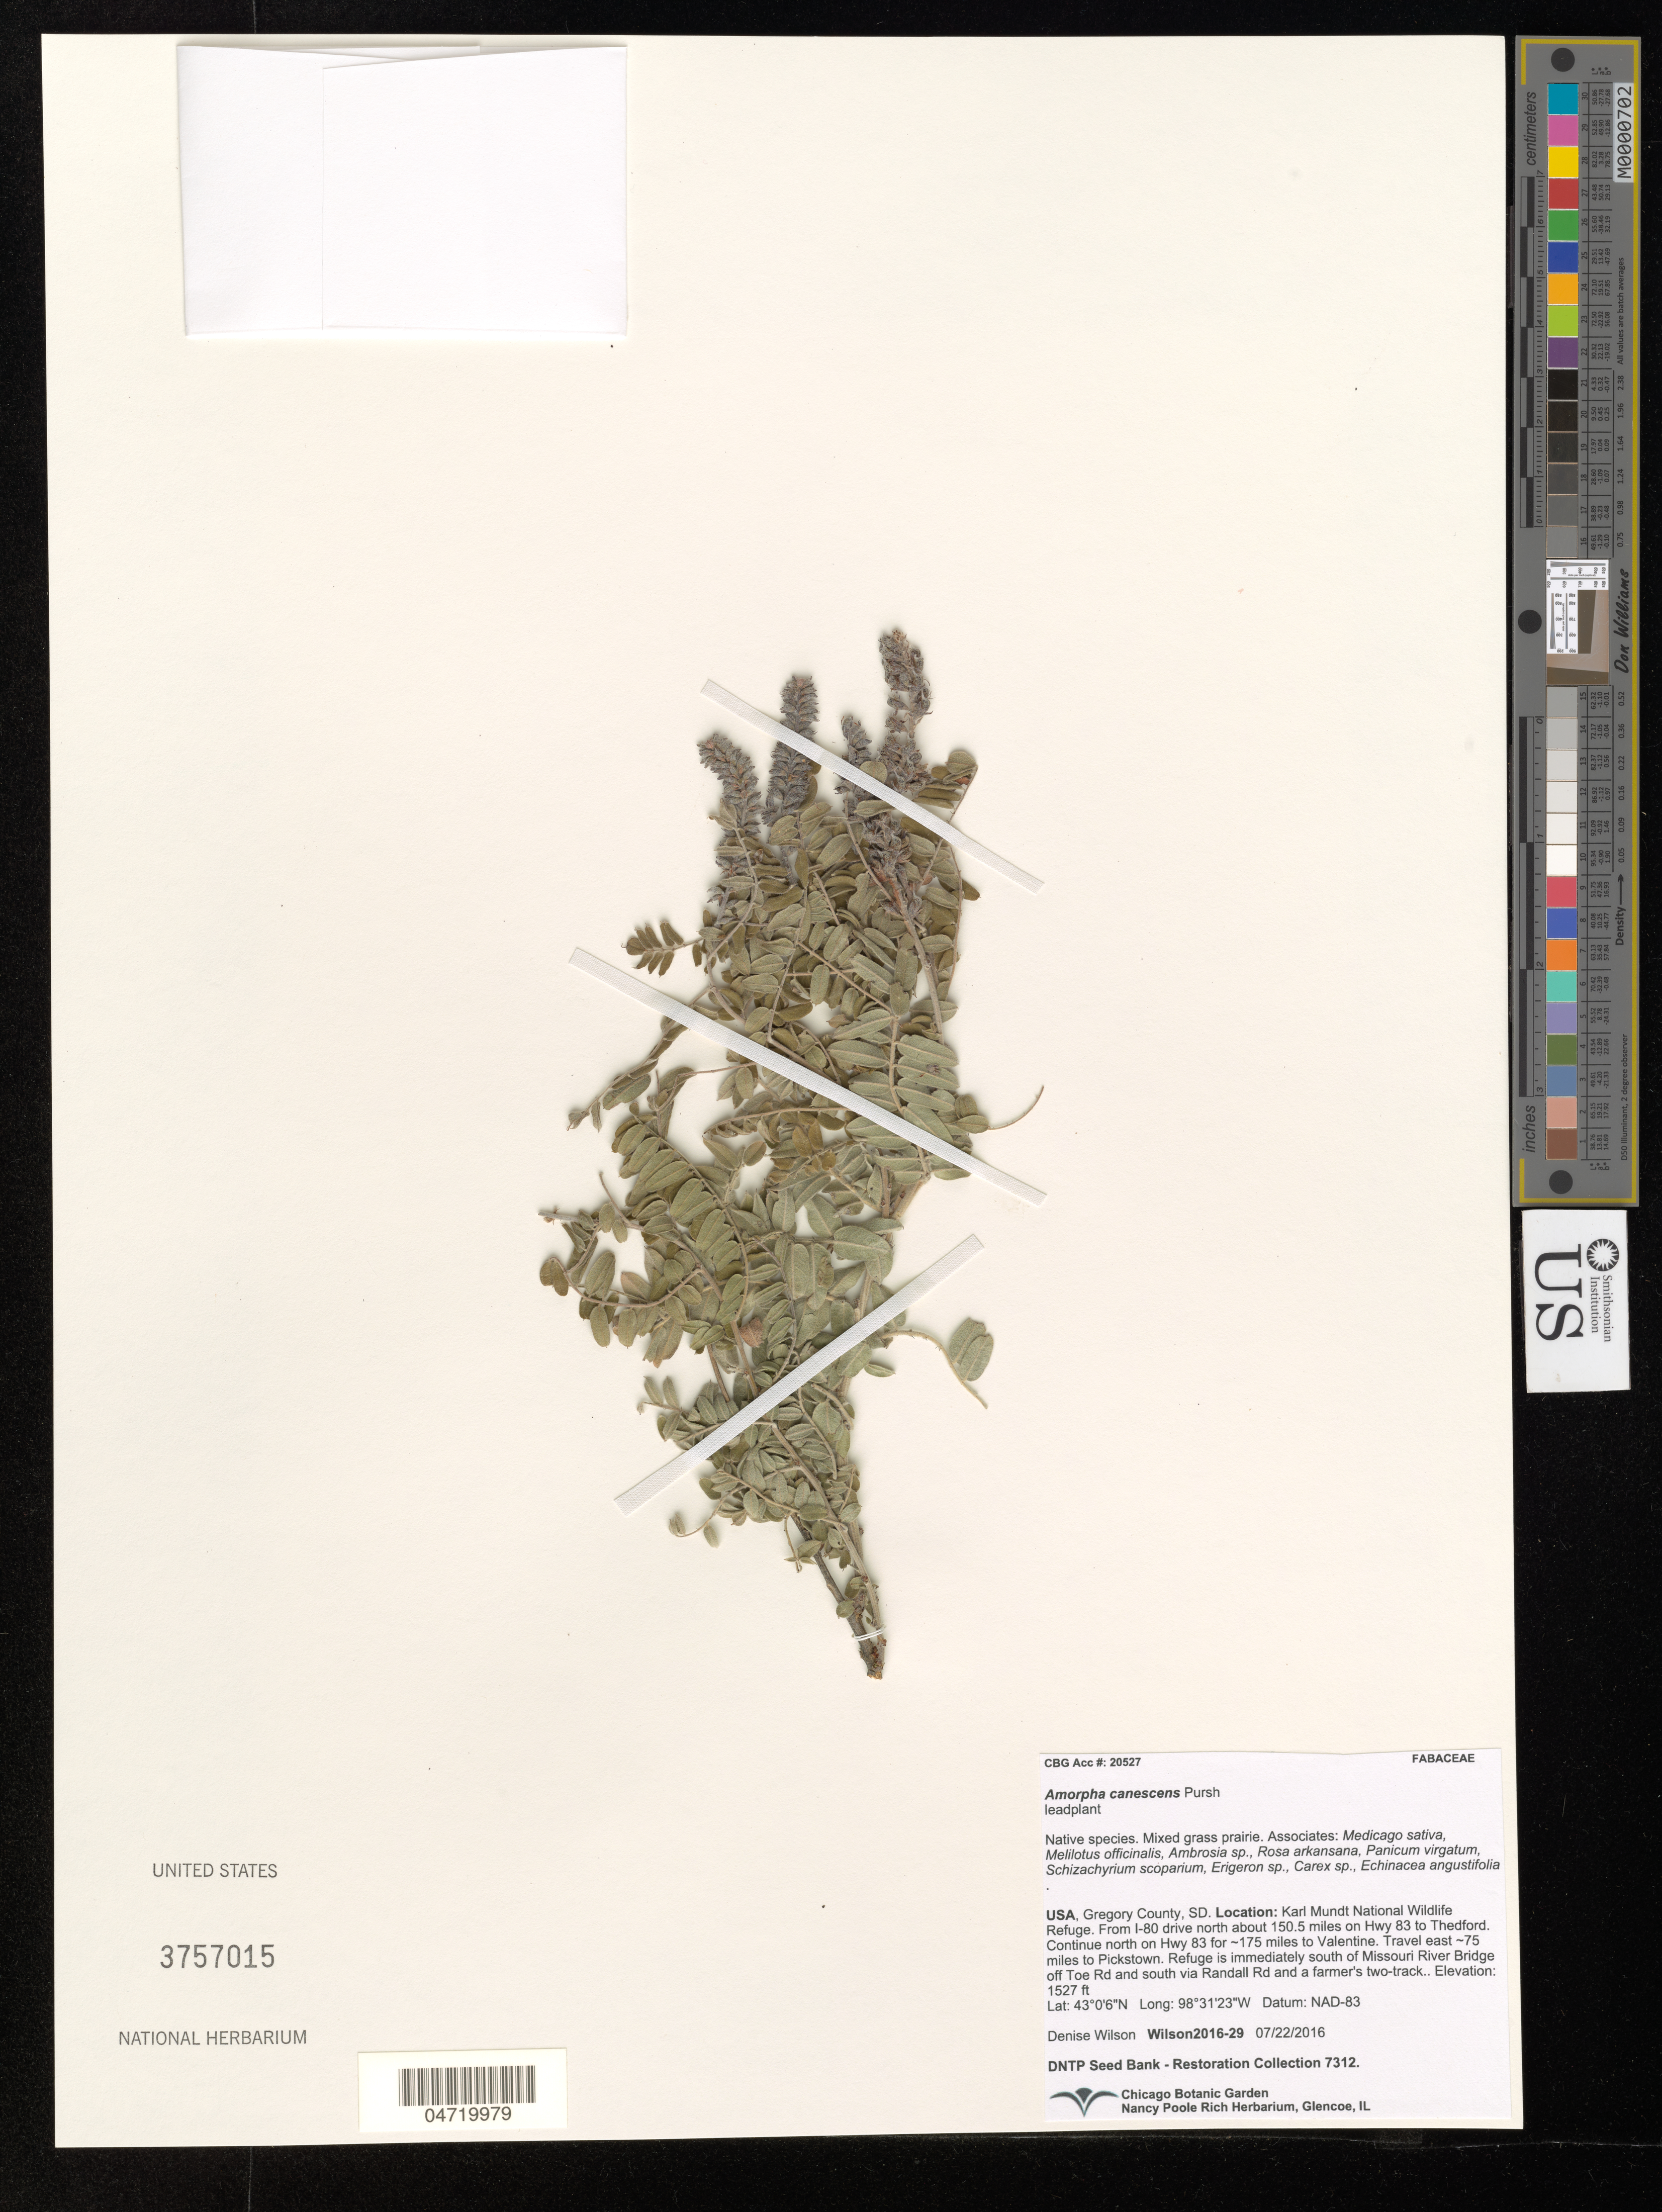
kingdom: Plantae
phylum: Tracheophyta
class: Magnoliopsida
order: Fabales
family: Fabaceae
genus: Amorpha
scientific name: Amorpha canescens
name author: Pursh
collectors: D. Wilson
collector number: Wilson2016-29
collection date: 2016-07-22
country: United States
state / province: South Dakota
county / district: Gregory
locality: Gregory County. Karl Mundt National Wildlife Refuge. From I-80 drive north about 150.5 miles on Hwy 83 to Thedford. Continue north on Hwy 83 for ~175 miles to Valentine. Travel east ~75 miles to Pickstown. Refuge is immediately south of Missouri River Bridge off Toe Rd and south via Randall Rd and a farmer's two-track.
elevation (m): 465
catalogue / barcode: US 3757015